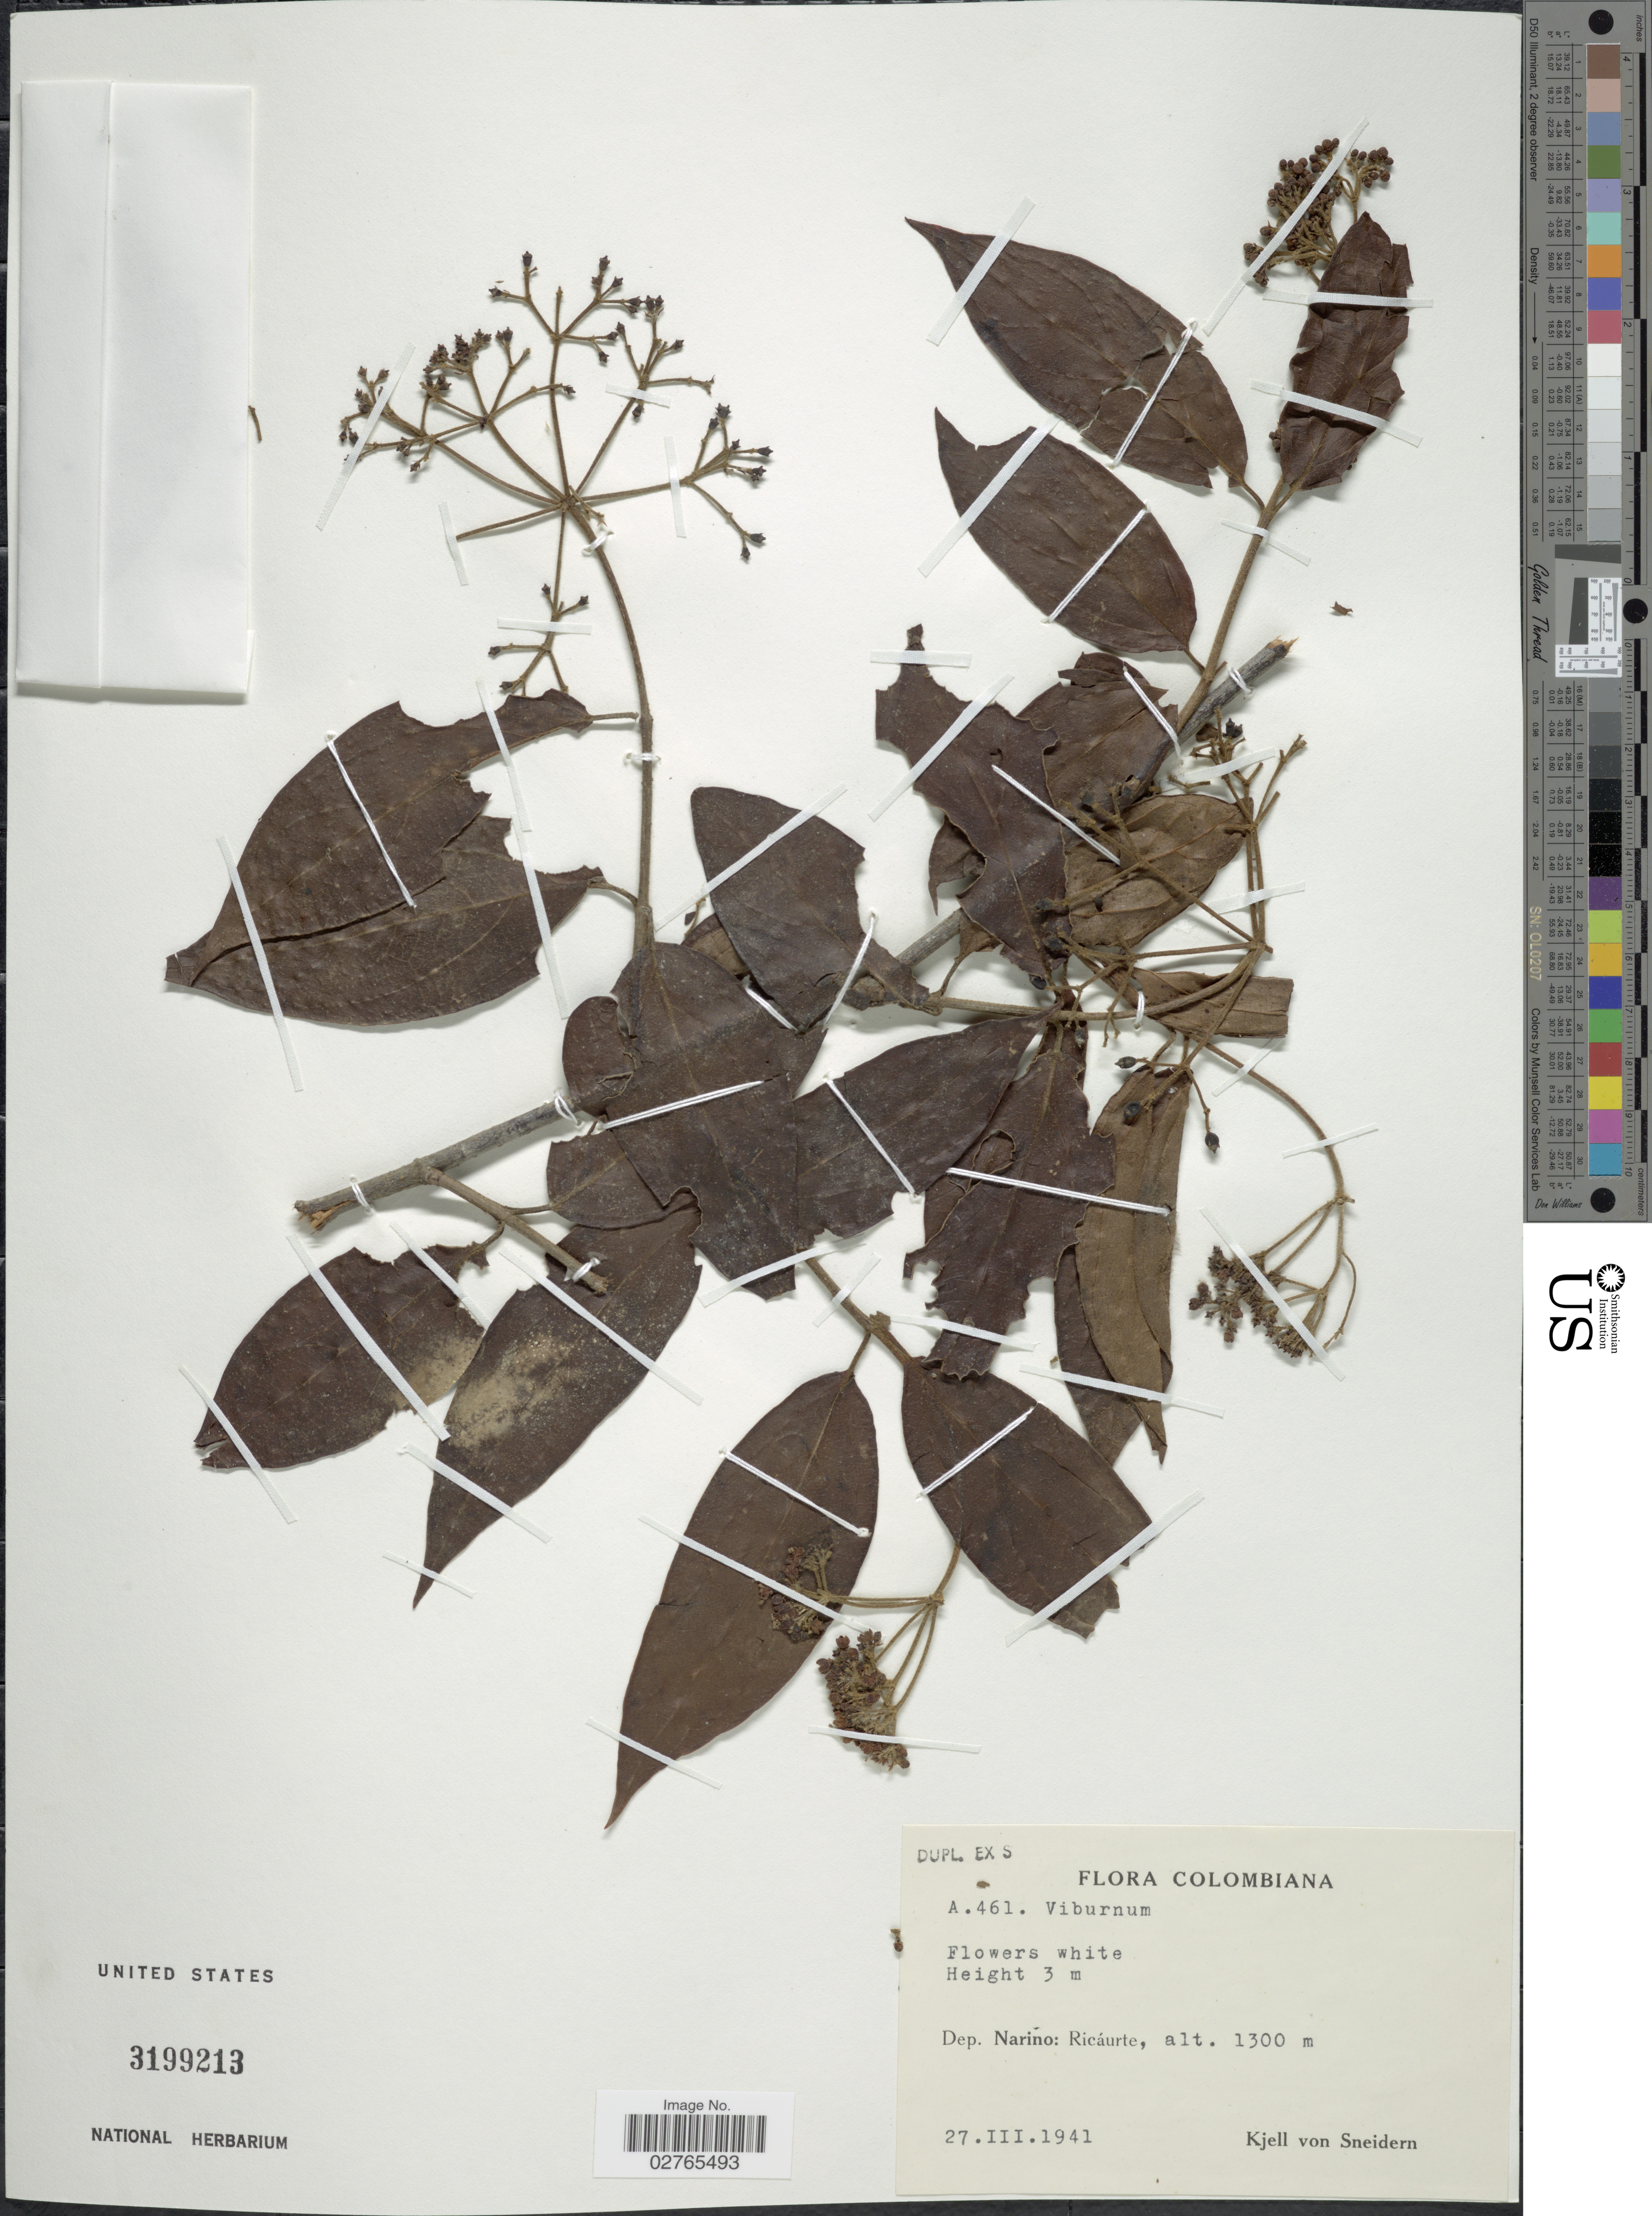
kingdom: Plantae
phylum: Tracheophyta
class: Magnoliopsida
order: Dipsacales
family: Viburnaceae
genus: Viburnum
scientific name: Viburnum sp.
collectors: K. von Sneidern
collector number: A.461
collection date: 1941-03-27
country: Colombia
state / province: Nariño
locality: Dep. Narino: Ricáurte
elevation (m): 1300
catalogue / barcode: US 3199213